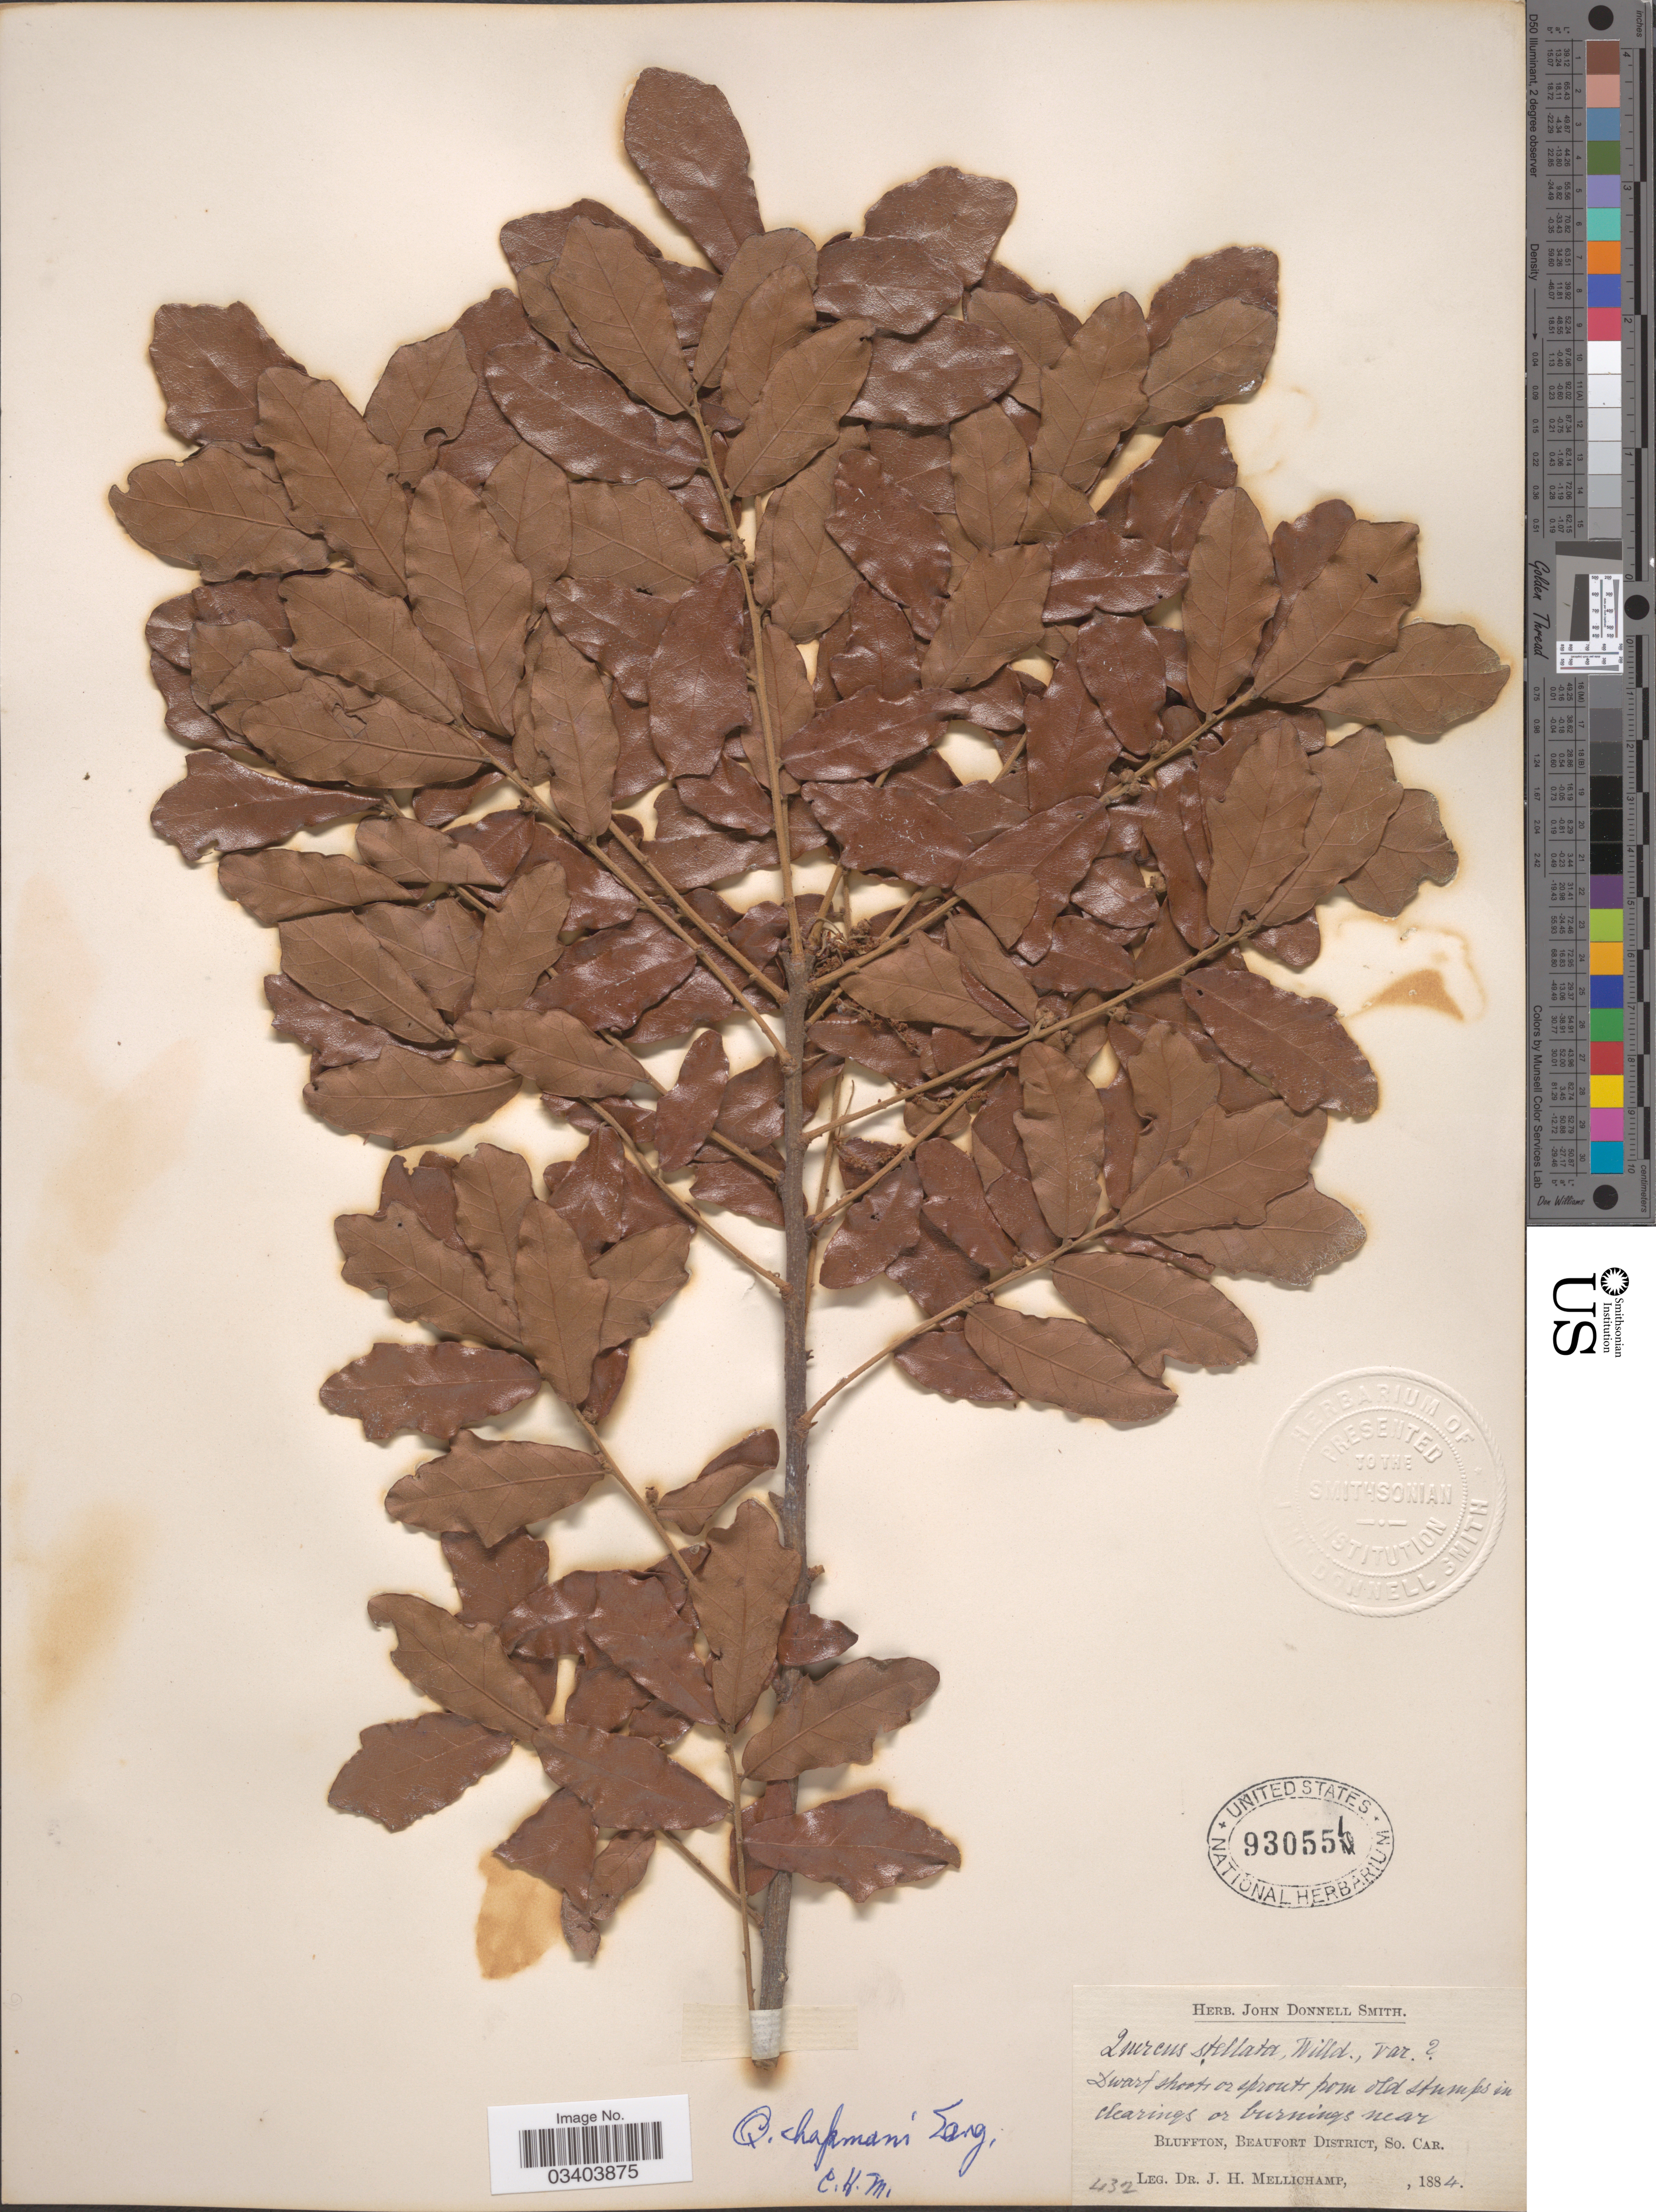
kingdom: Plantae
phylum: Tracheophyta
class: Magnoliopsida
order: Fagales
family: Fagaceae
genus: Quercus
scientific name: Quercus chapmanii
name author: Sarg.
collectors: J. H. Mellichamp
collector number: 432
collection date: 1884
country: United States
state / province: South Carolina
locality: In clearings or burnings near Bluffton, Beaufort District.